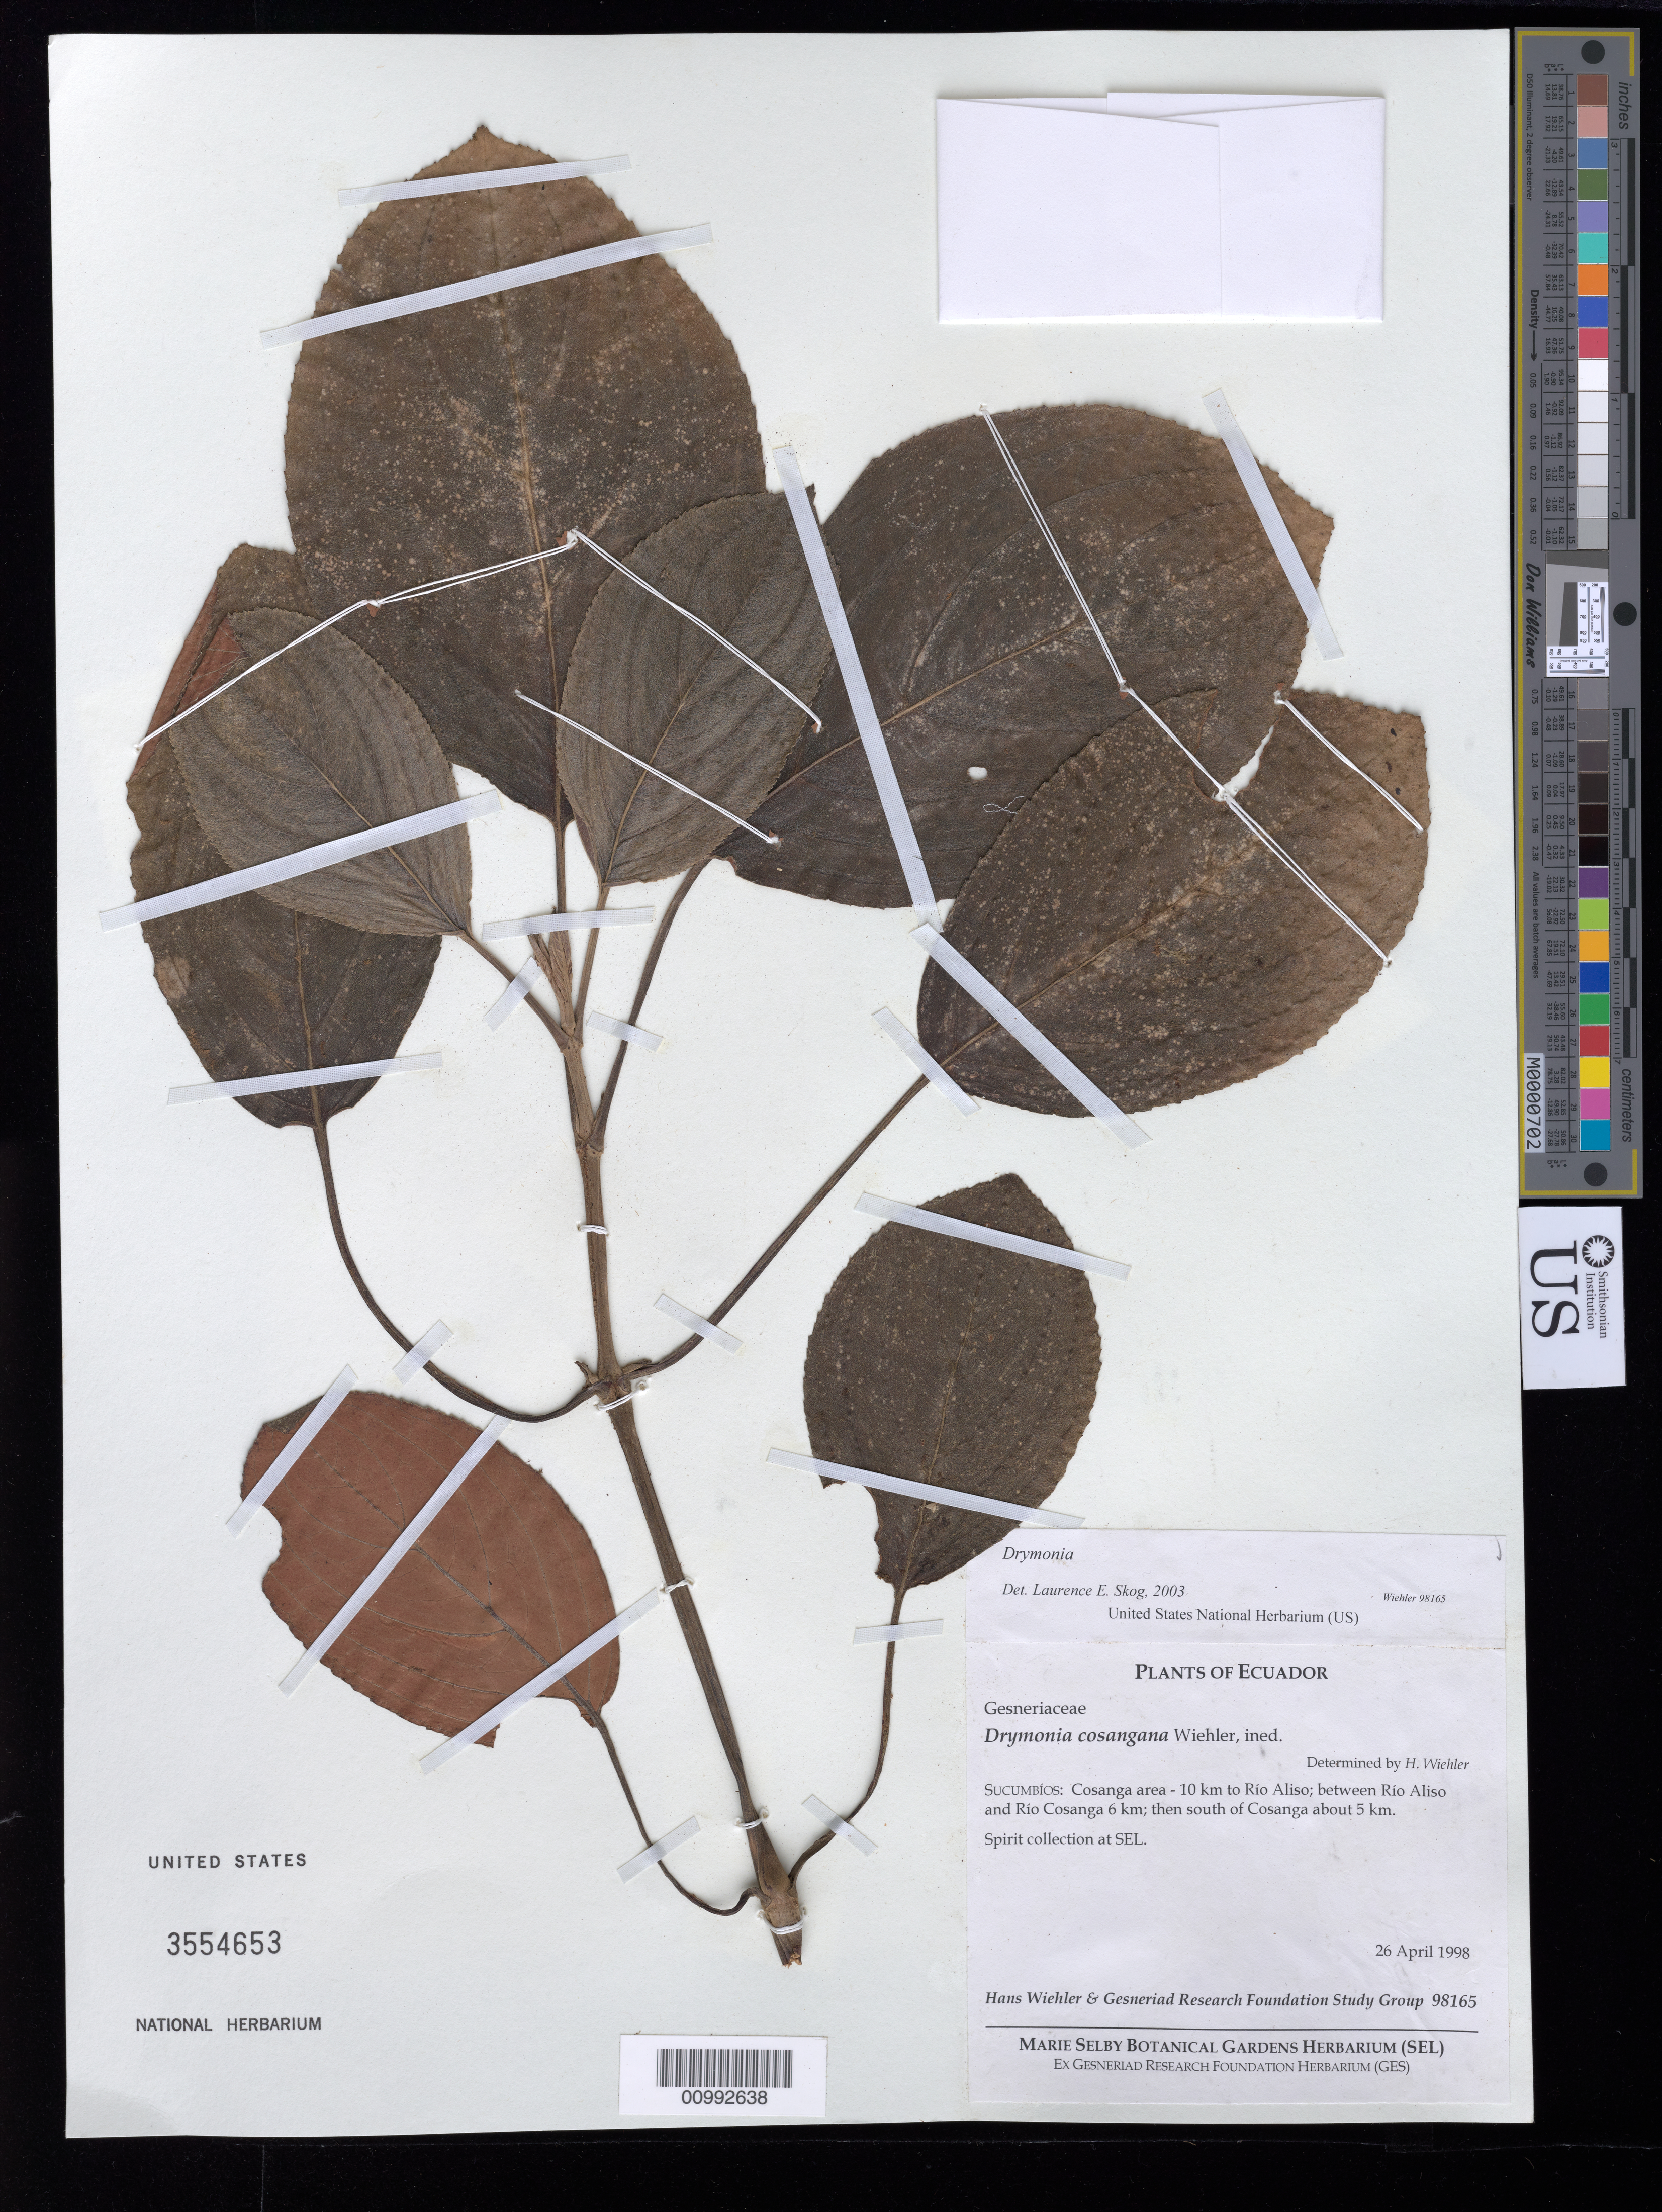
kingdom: Plantae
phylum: Tracheophyta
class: Magnoliopsida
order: Lamiales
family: Gesneriaceae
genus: Drymonia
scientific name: Drymonia sp.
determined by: Skog, Laurence E.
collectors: H. J. Wiehler & GRF Study Group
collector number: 98165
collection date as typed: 26 Apr 1998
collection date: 1998-04-26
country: Ecuador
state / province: Sucumbíos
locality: Sucumbíos: Cosanga area - 10 km to Rio Aliso; between Rio Aliso and Rio Cosanga 6 km; then south of Cosanga about 5 km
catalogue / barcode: US 3554653